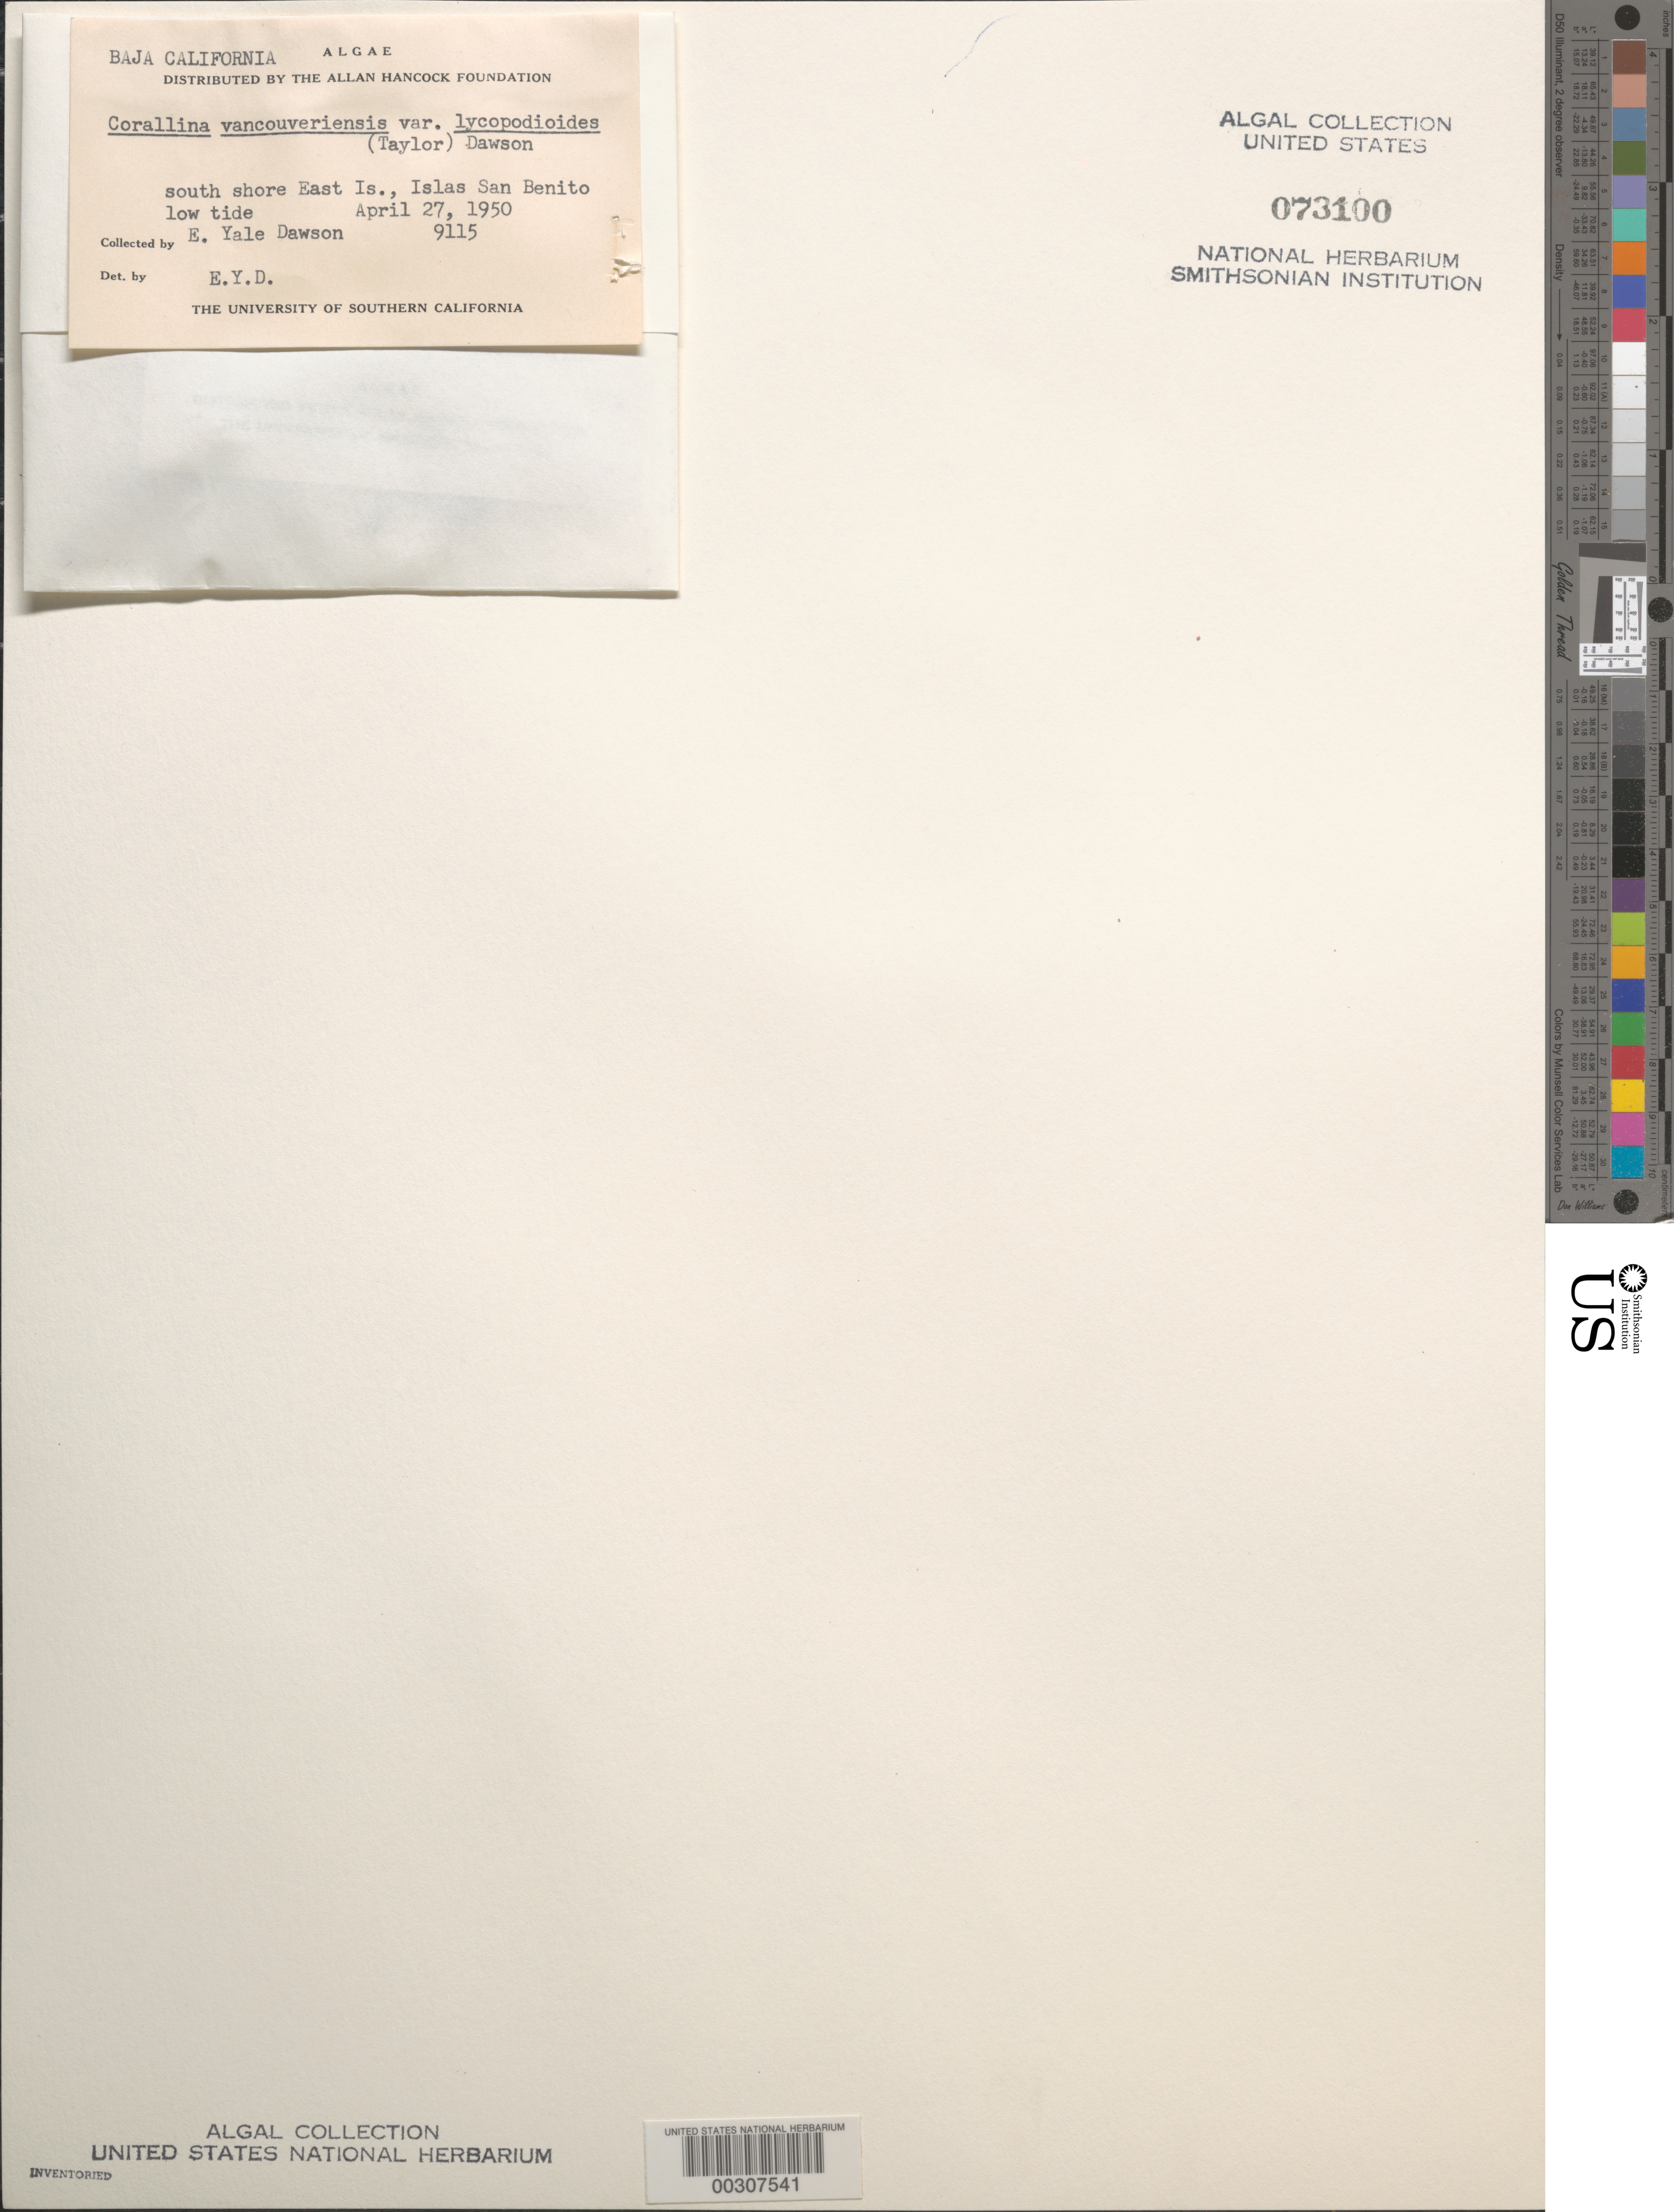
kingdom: Plantae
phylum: Rhodophyta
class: Florideophyceae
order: Corallinales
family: Corallinaceae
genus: Corallina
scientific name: Corallina vancouveriensis var. lycopoioides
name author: E.Y. Dawson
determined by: Dawson, E. Y.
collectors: E. Y. Dawson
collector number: EYD 9115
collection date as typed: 27 Apr 1950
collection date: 1950-04-27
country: Mexico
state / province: Baja California Norte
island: East Island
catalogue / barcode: US 73100